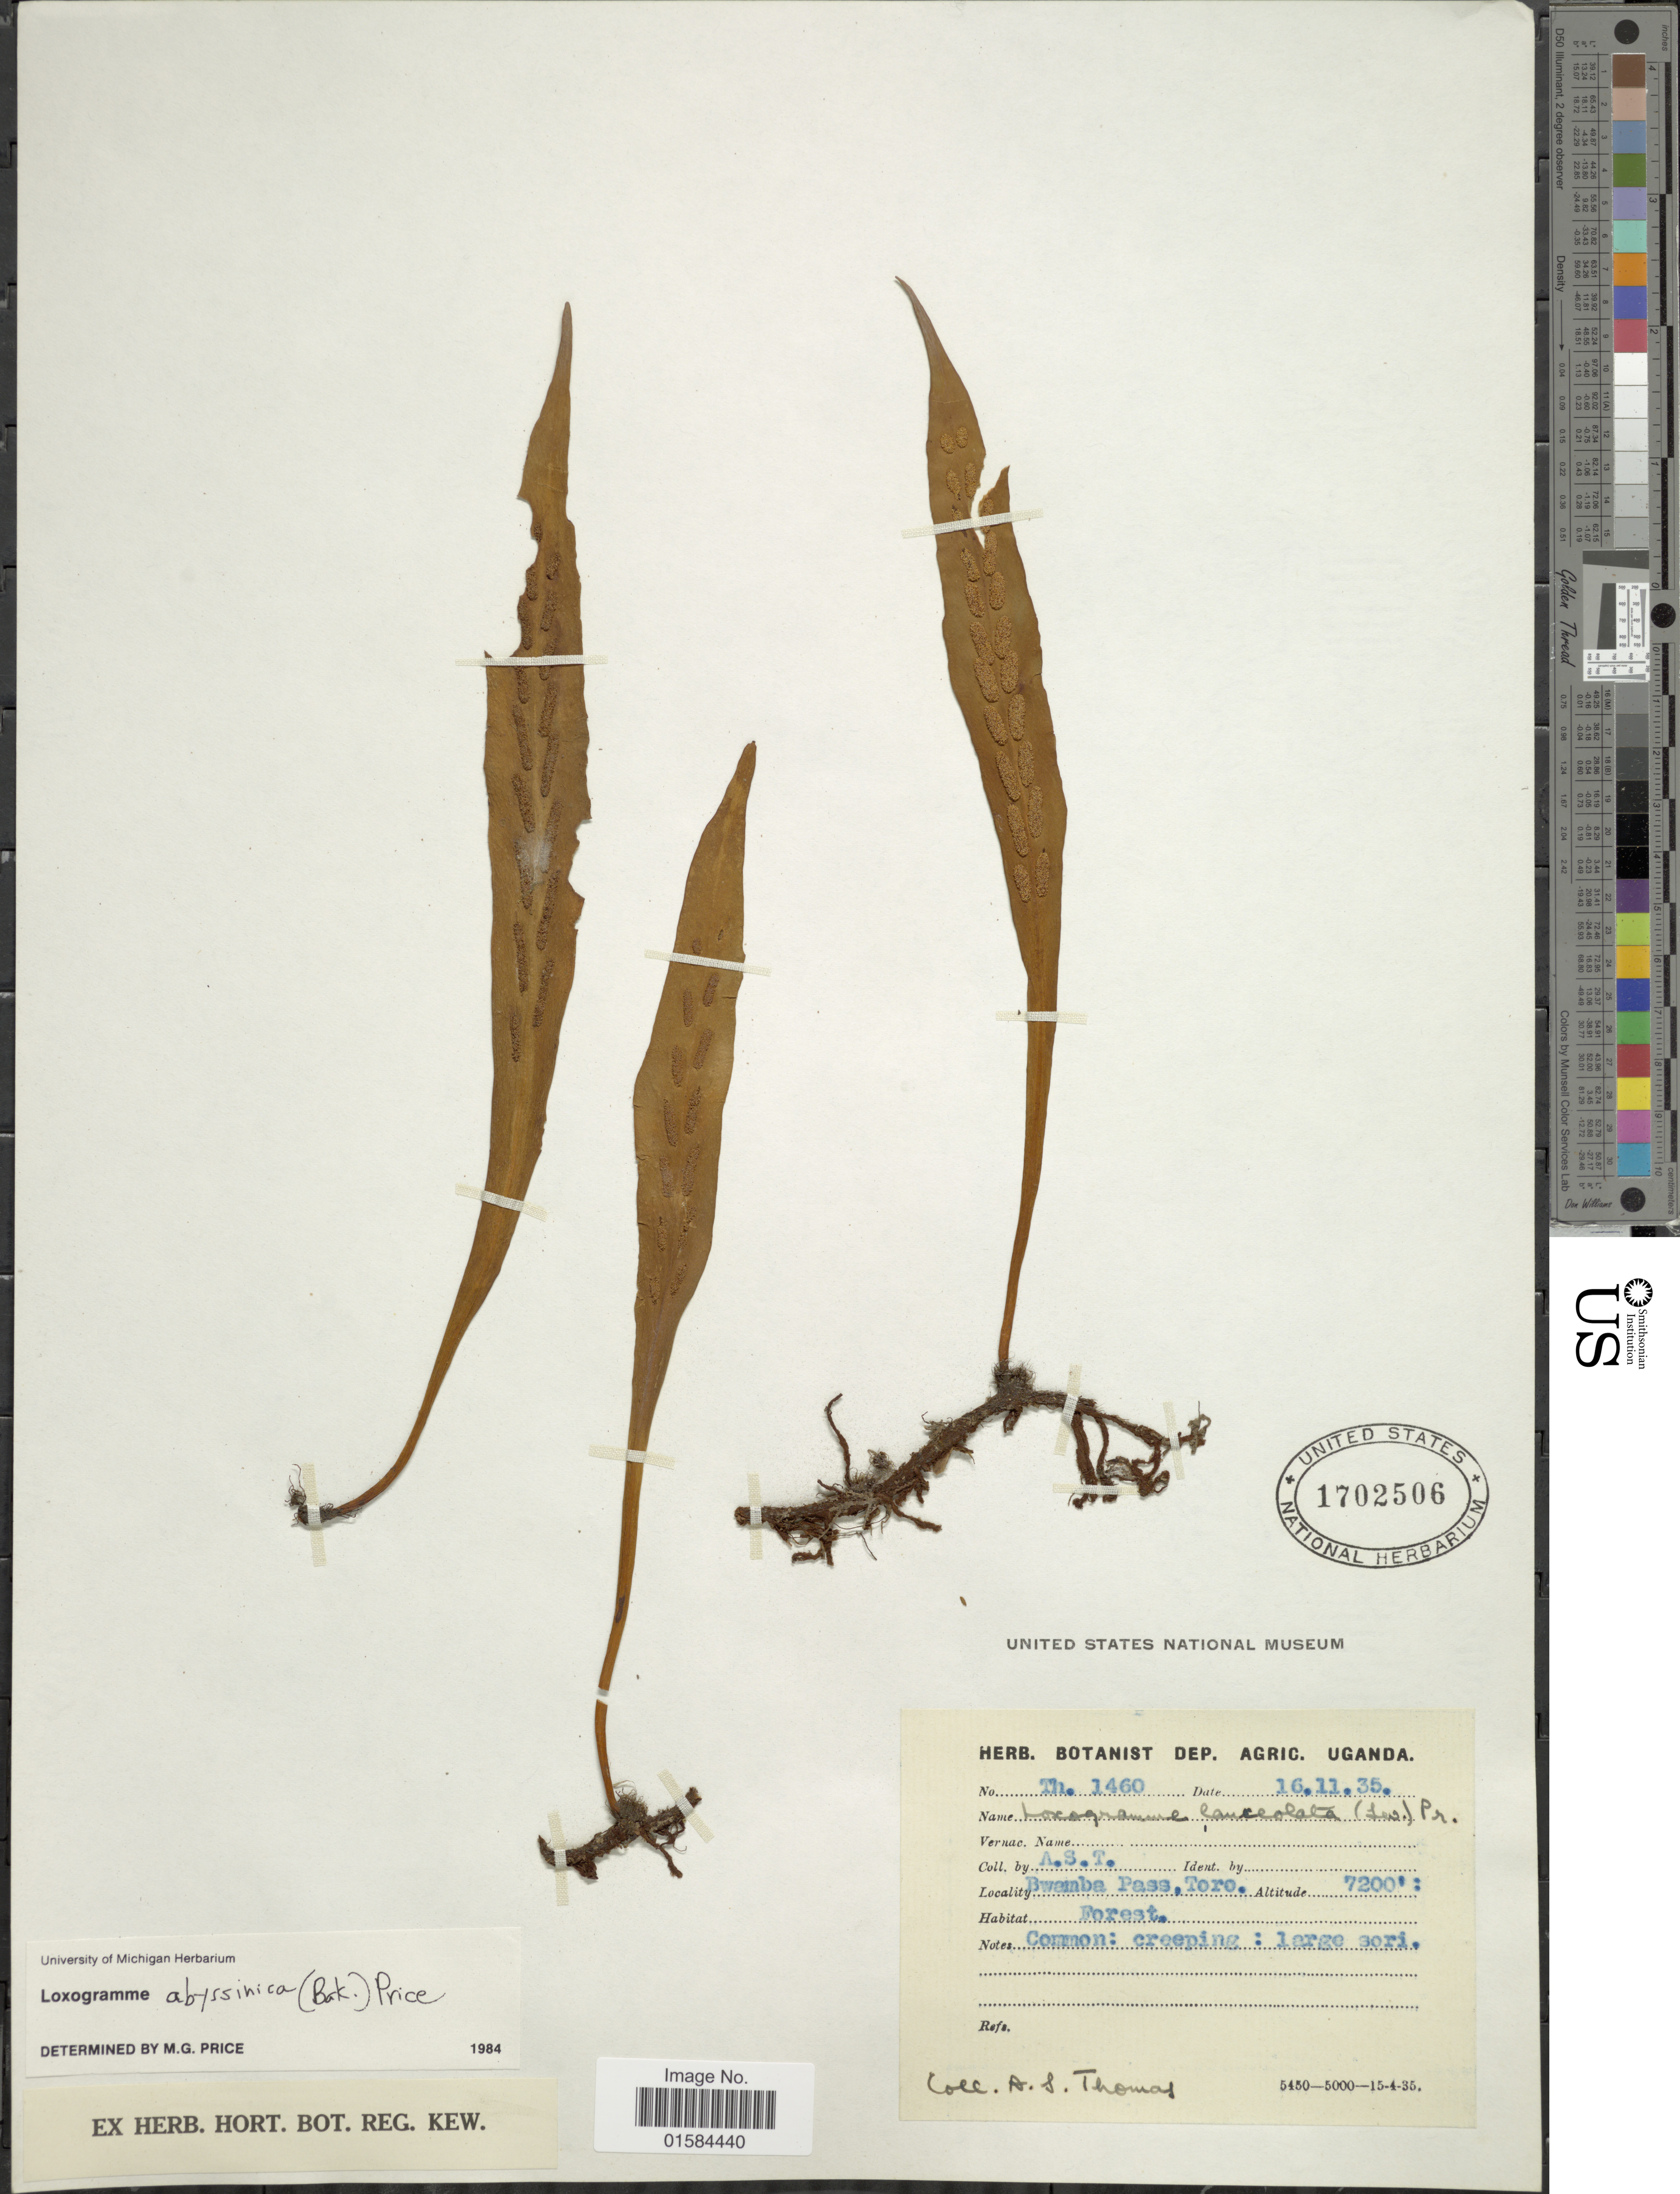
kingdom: Plantae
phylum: Tracheophyta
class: Polypodiopsida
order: Polypodiales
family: Polypodiaceae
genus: Loxogramme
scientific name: Loxogramme abyssinica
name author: (Baker) Price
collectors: A. Thomas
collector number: TH1460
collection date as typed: Transcribed d/m/y: 16/11/35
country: Uganda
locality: Bwamba Pass, Toro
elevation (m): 2195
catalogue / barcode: US 1702506